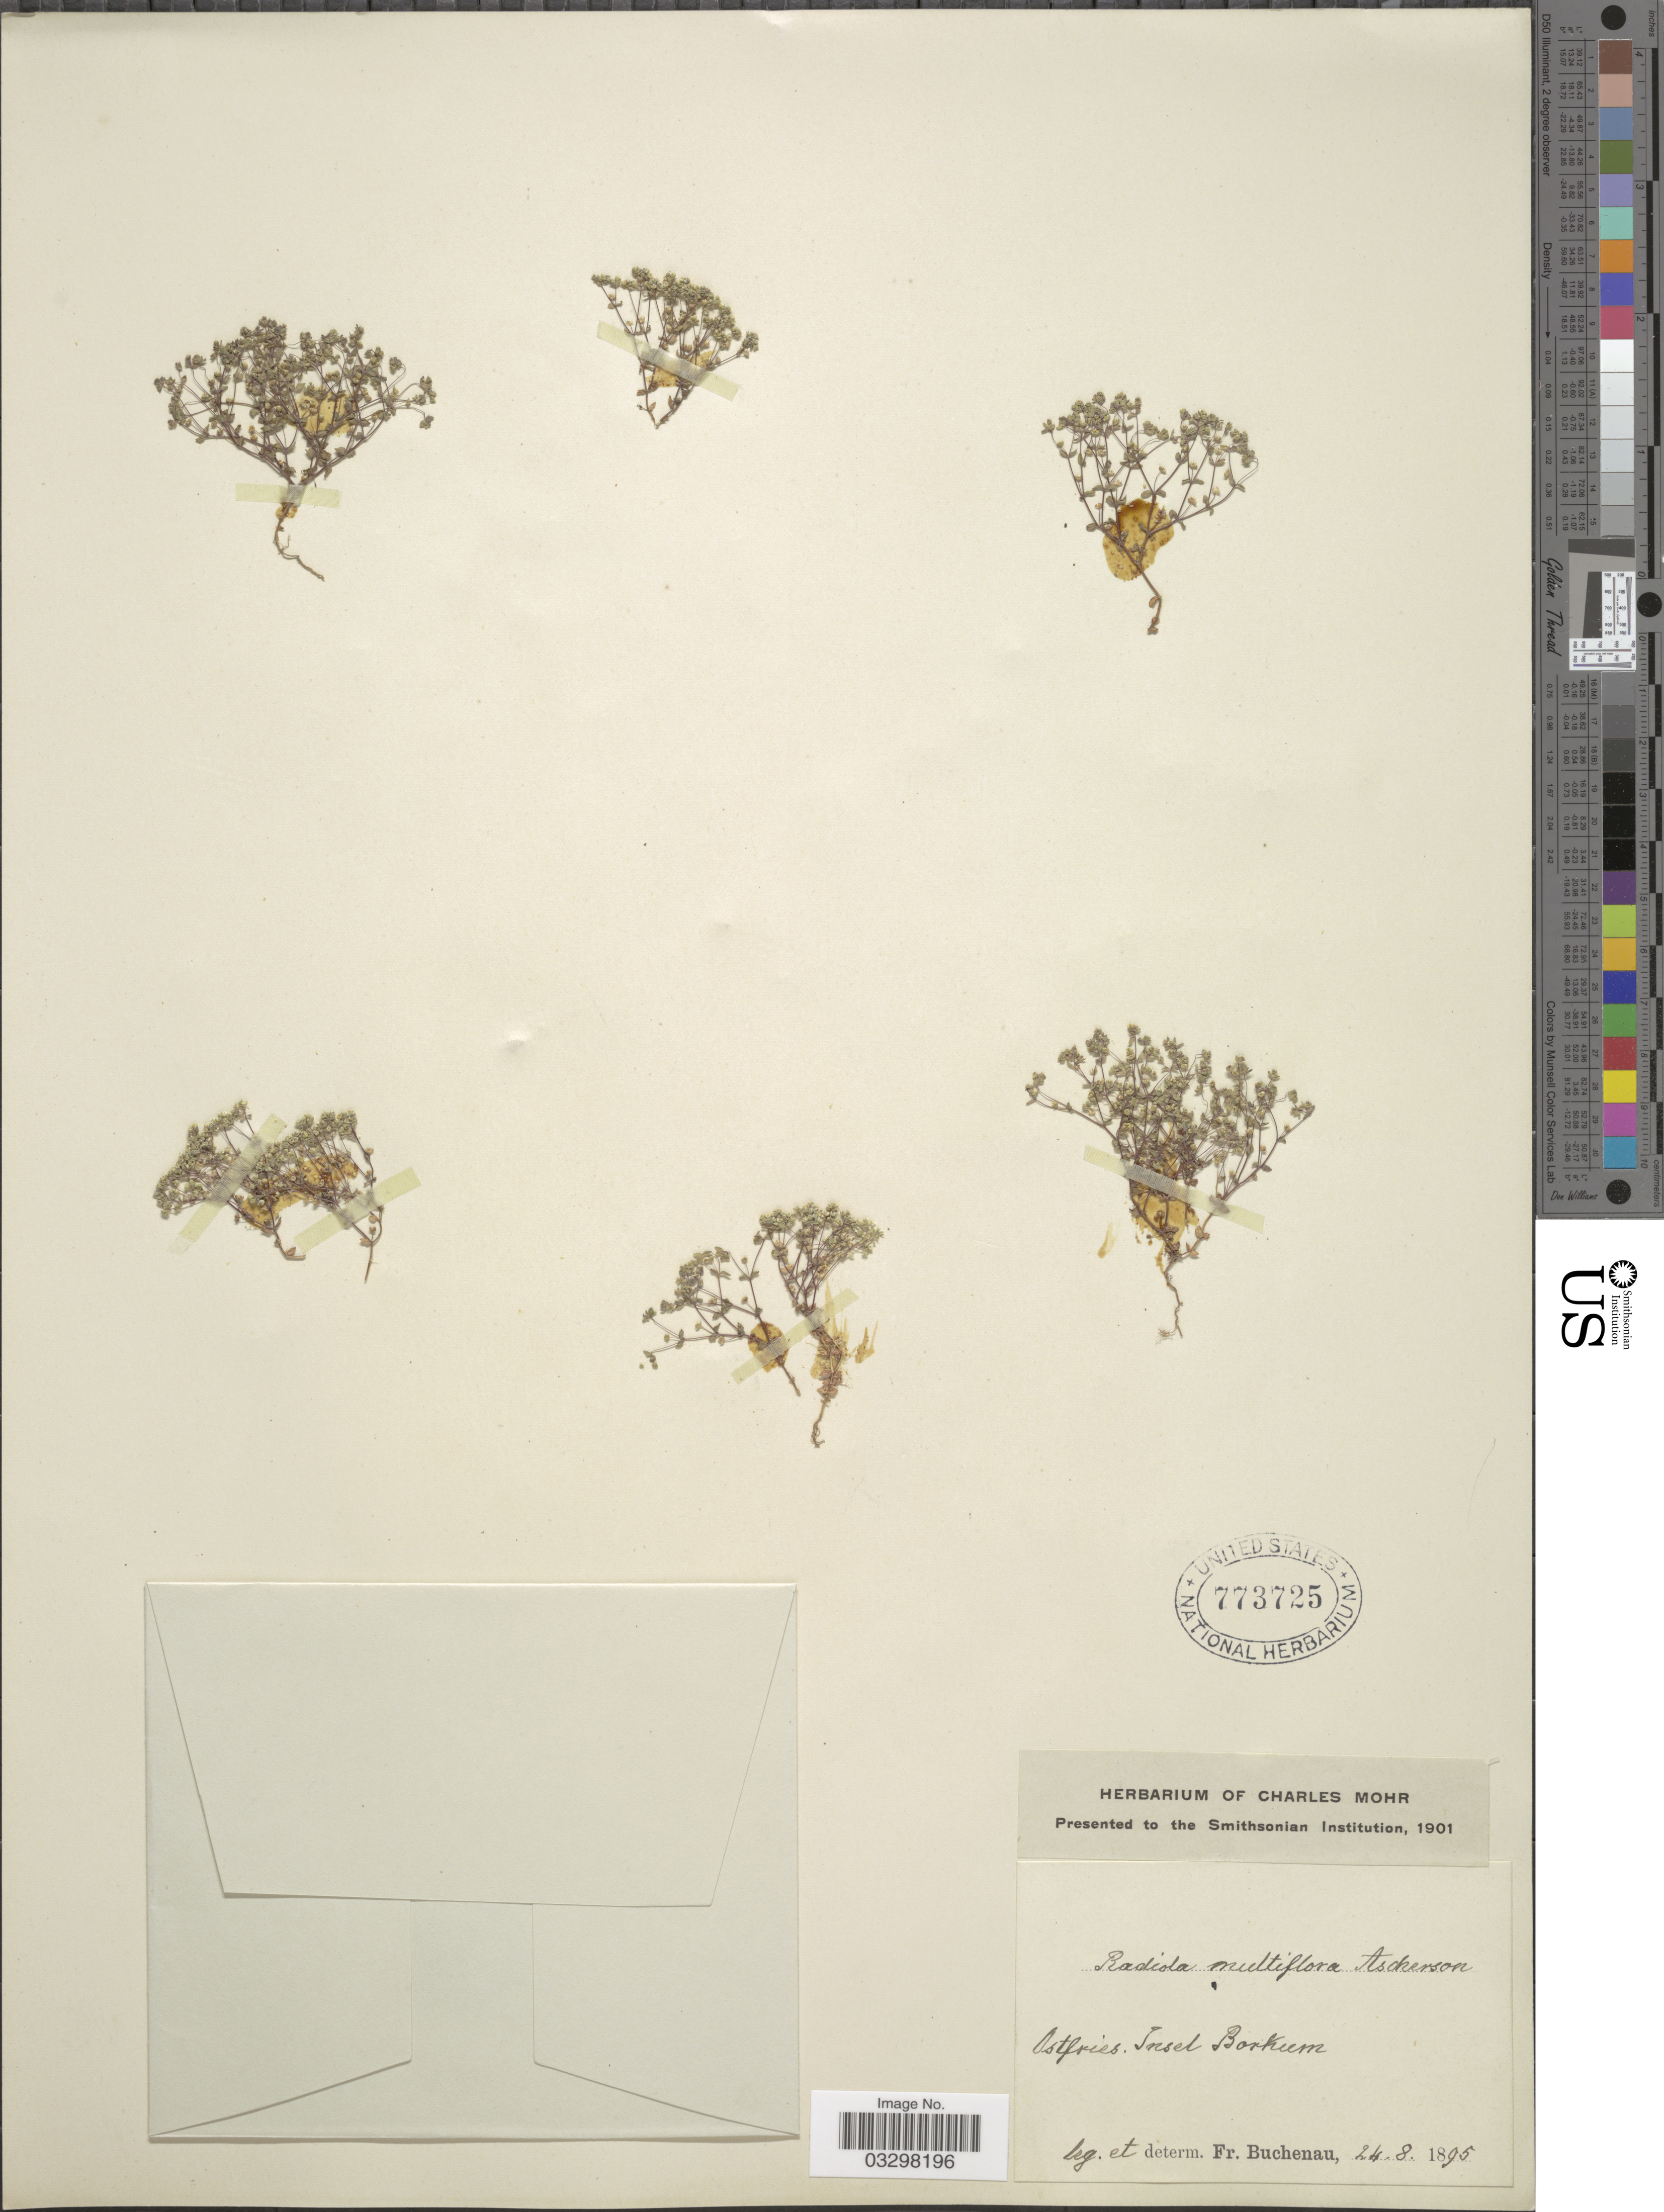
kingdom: Plantae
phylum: Tracheophyta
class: Magnoliopsida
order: Malpighiales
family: Linaceae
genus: Radiola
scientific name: Radiola multiflora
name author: Asch.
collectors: F. Buchenau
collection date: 1895-08-24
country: Germany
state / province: Niedersachsen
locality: Ostfries. Insel Borkum.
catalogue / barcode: US 773725